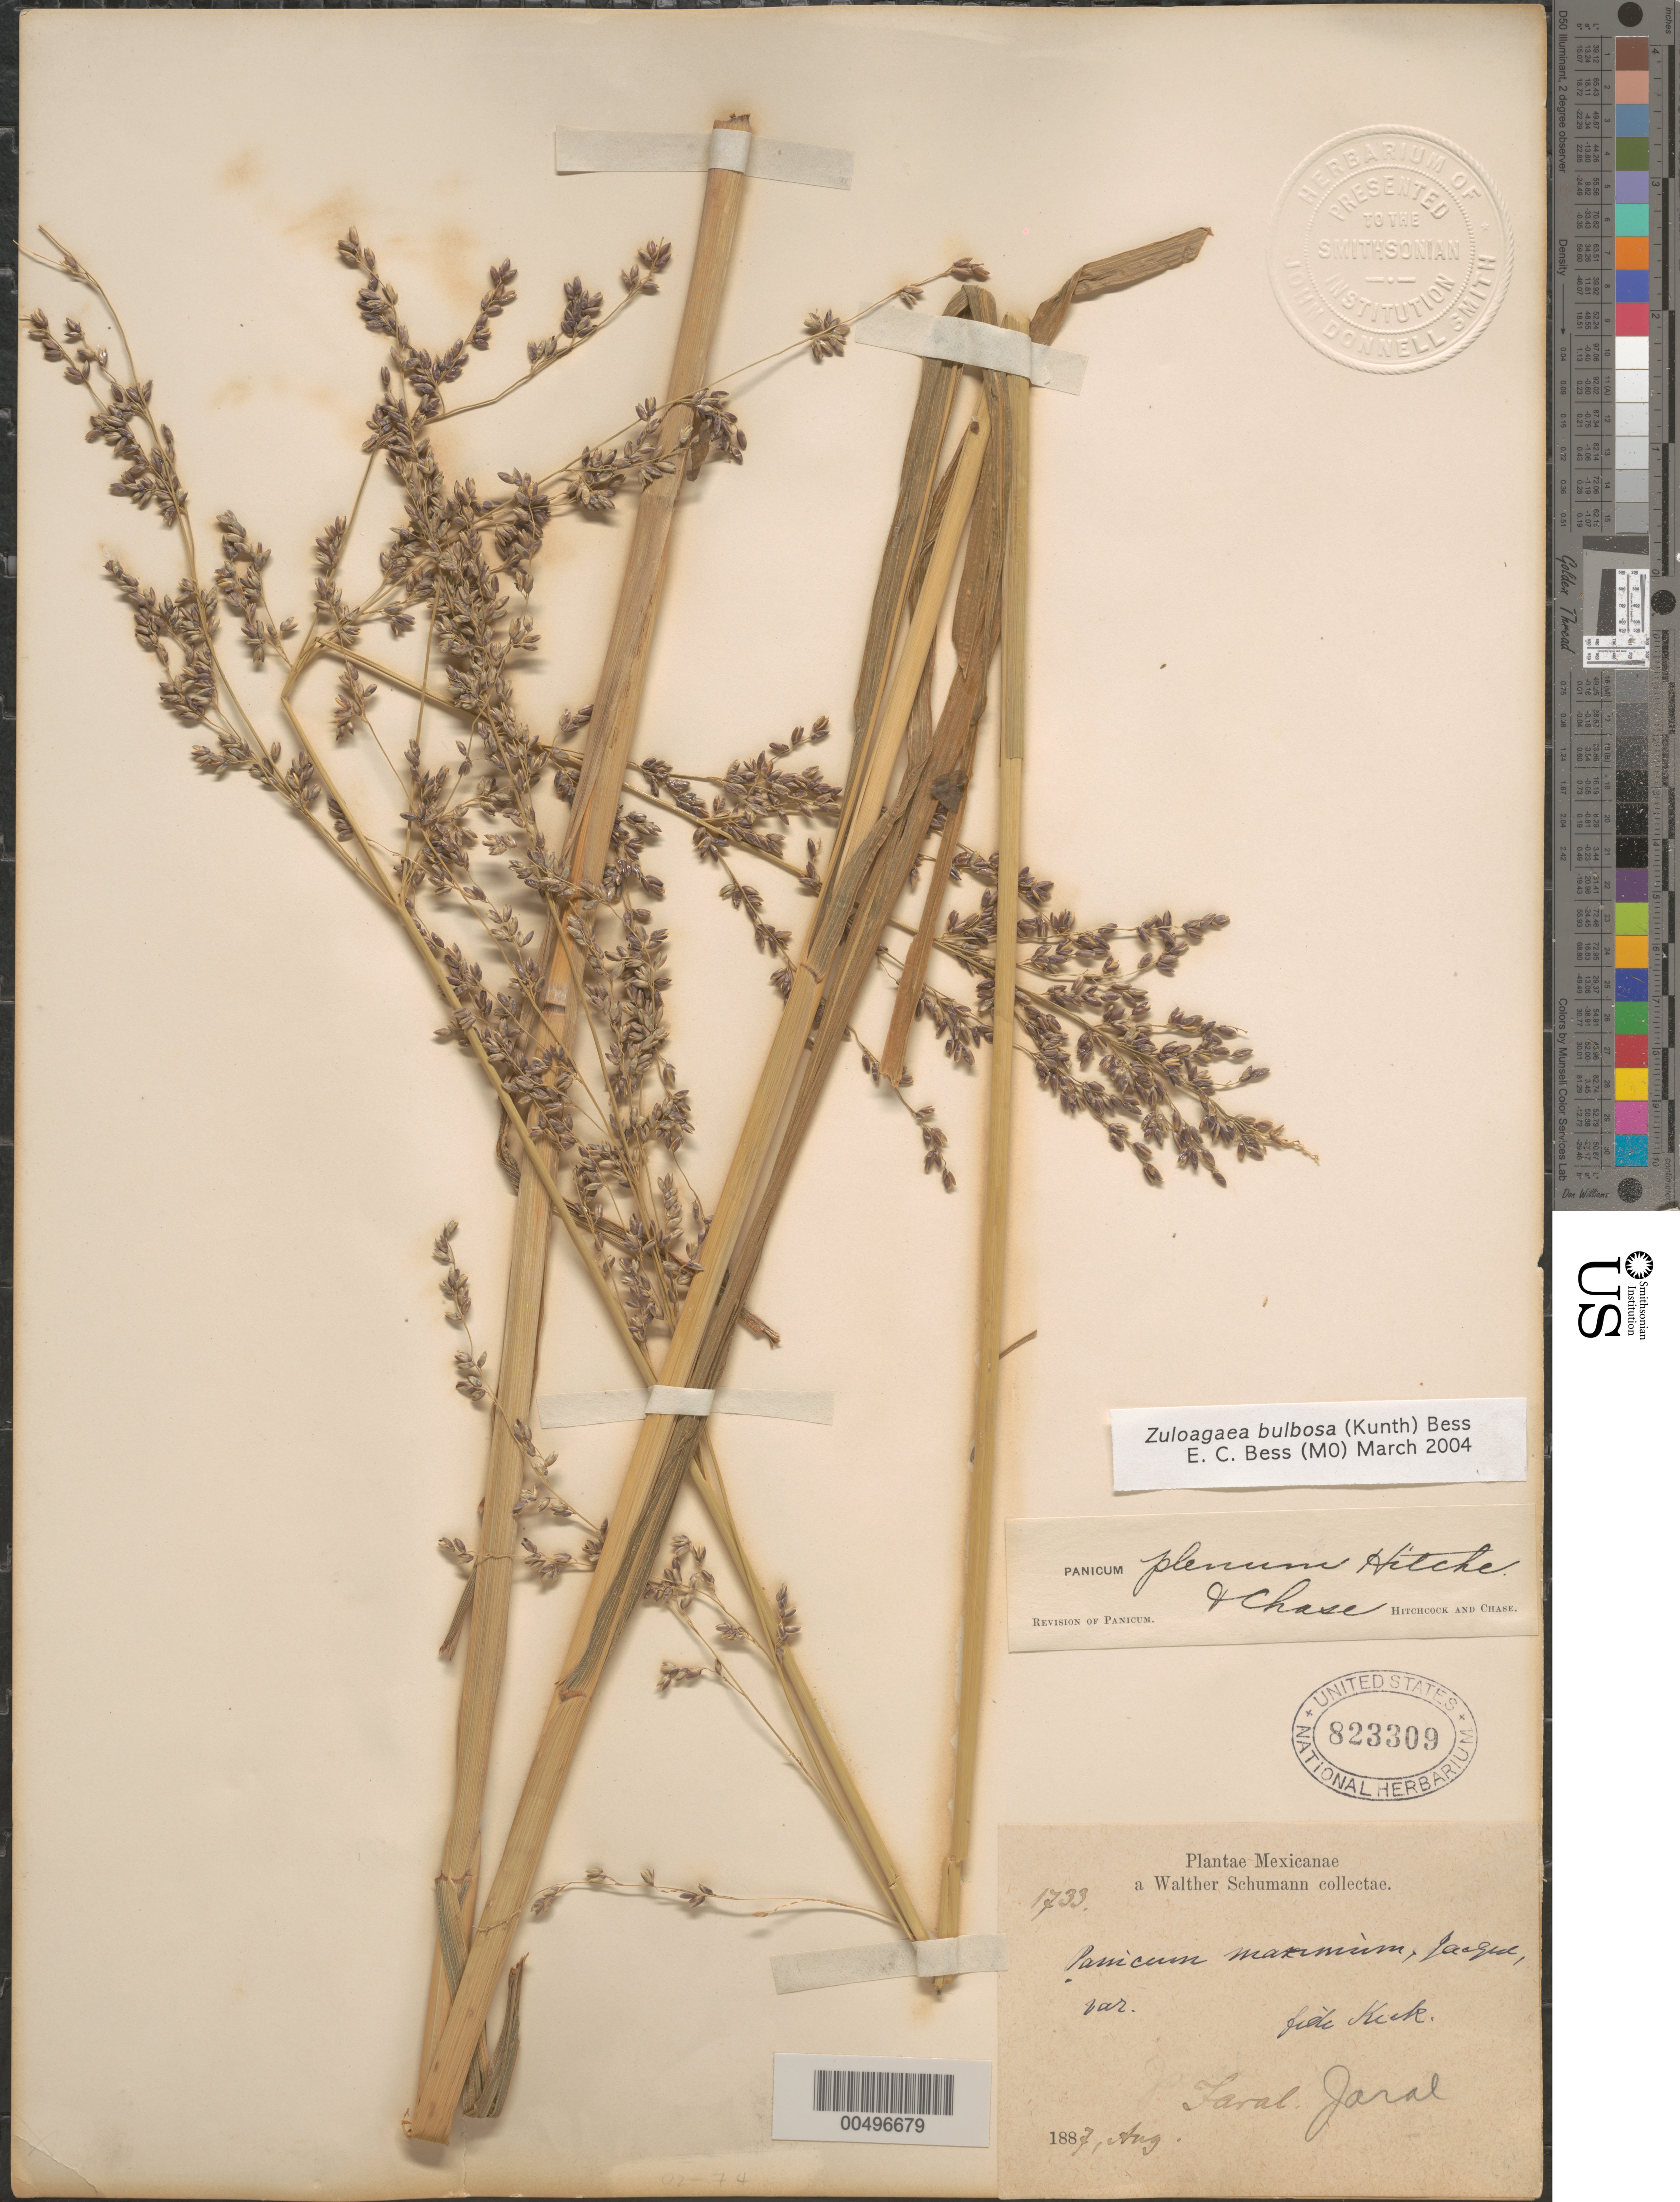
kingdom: Plantae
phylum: Tracheophyta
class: Liliopsida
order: Poales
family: Poaceae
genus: Panicum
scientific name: Panicum plenum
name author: Hitchc. & Chase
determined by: Hitchcock, A. S.; Chase, [M.] A.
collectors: W. Schumann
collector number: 1733/486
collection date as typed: Aug 1887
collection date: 1887-08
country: Mexico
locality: Jaral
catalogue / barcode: US 823309